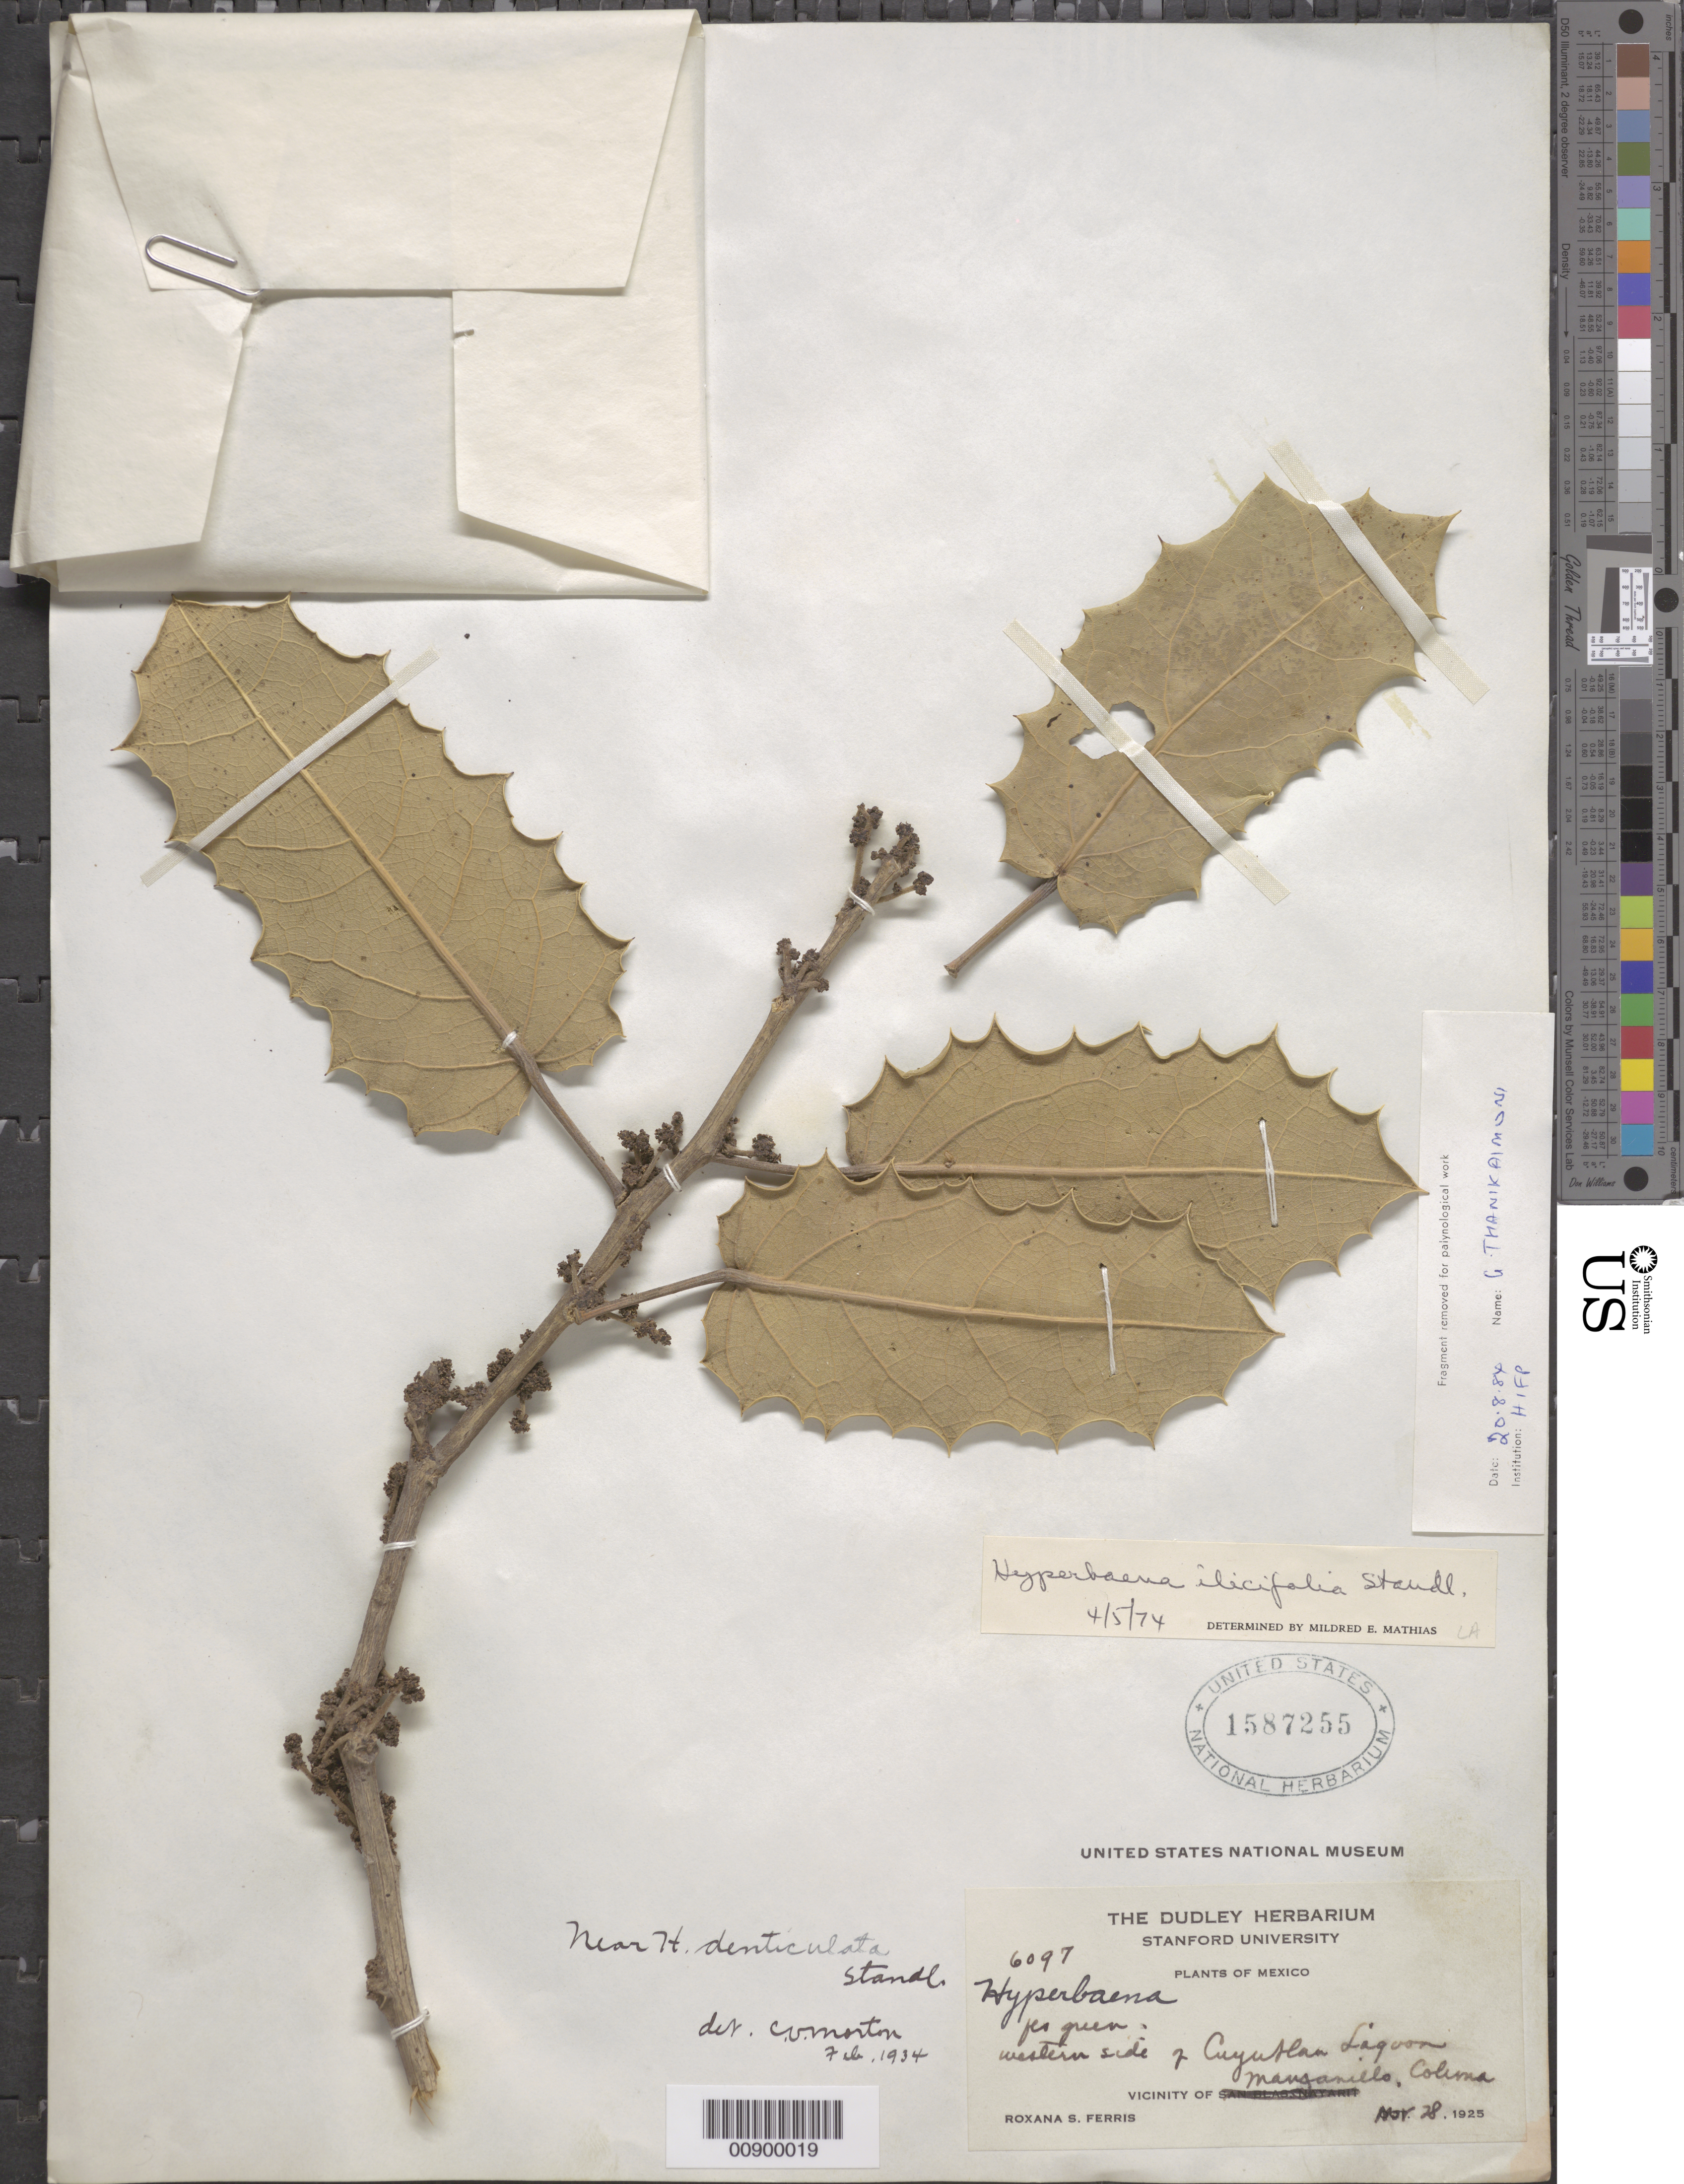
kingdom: Plantae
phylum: Tracheophyta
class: Magnoliopsida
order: Ranunculales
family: Menispermaceae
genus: Hyperbaena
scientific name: Hyperbaena ilicifolia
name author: Standl.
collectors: R. S. Ferris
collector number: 6097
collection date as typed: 28 Nov 1925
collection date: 1925-11-28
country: Mexico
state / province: Colima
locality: Western side of Cuyutlan Lagoon, Manzanillo, Colima.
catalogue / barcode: US 1587255